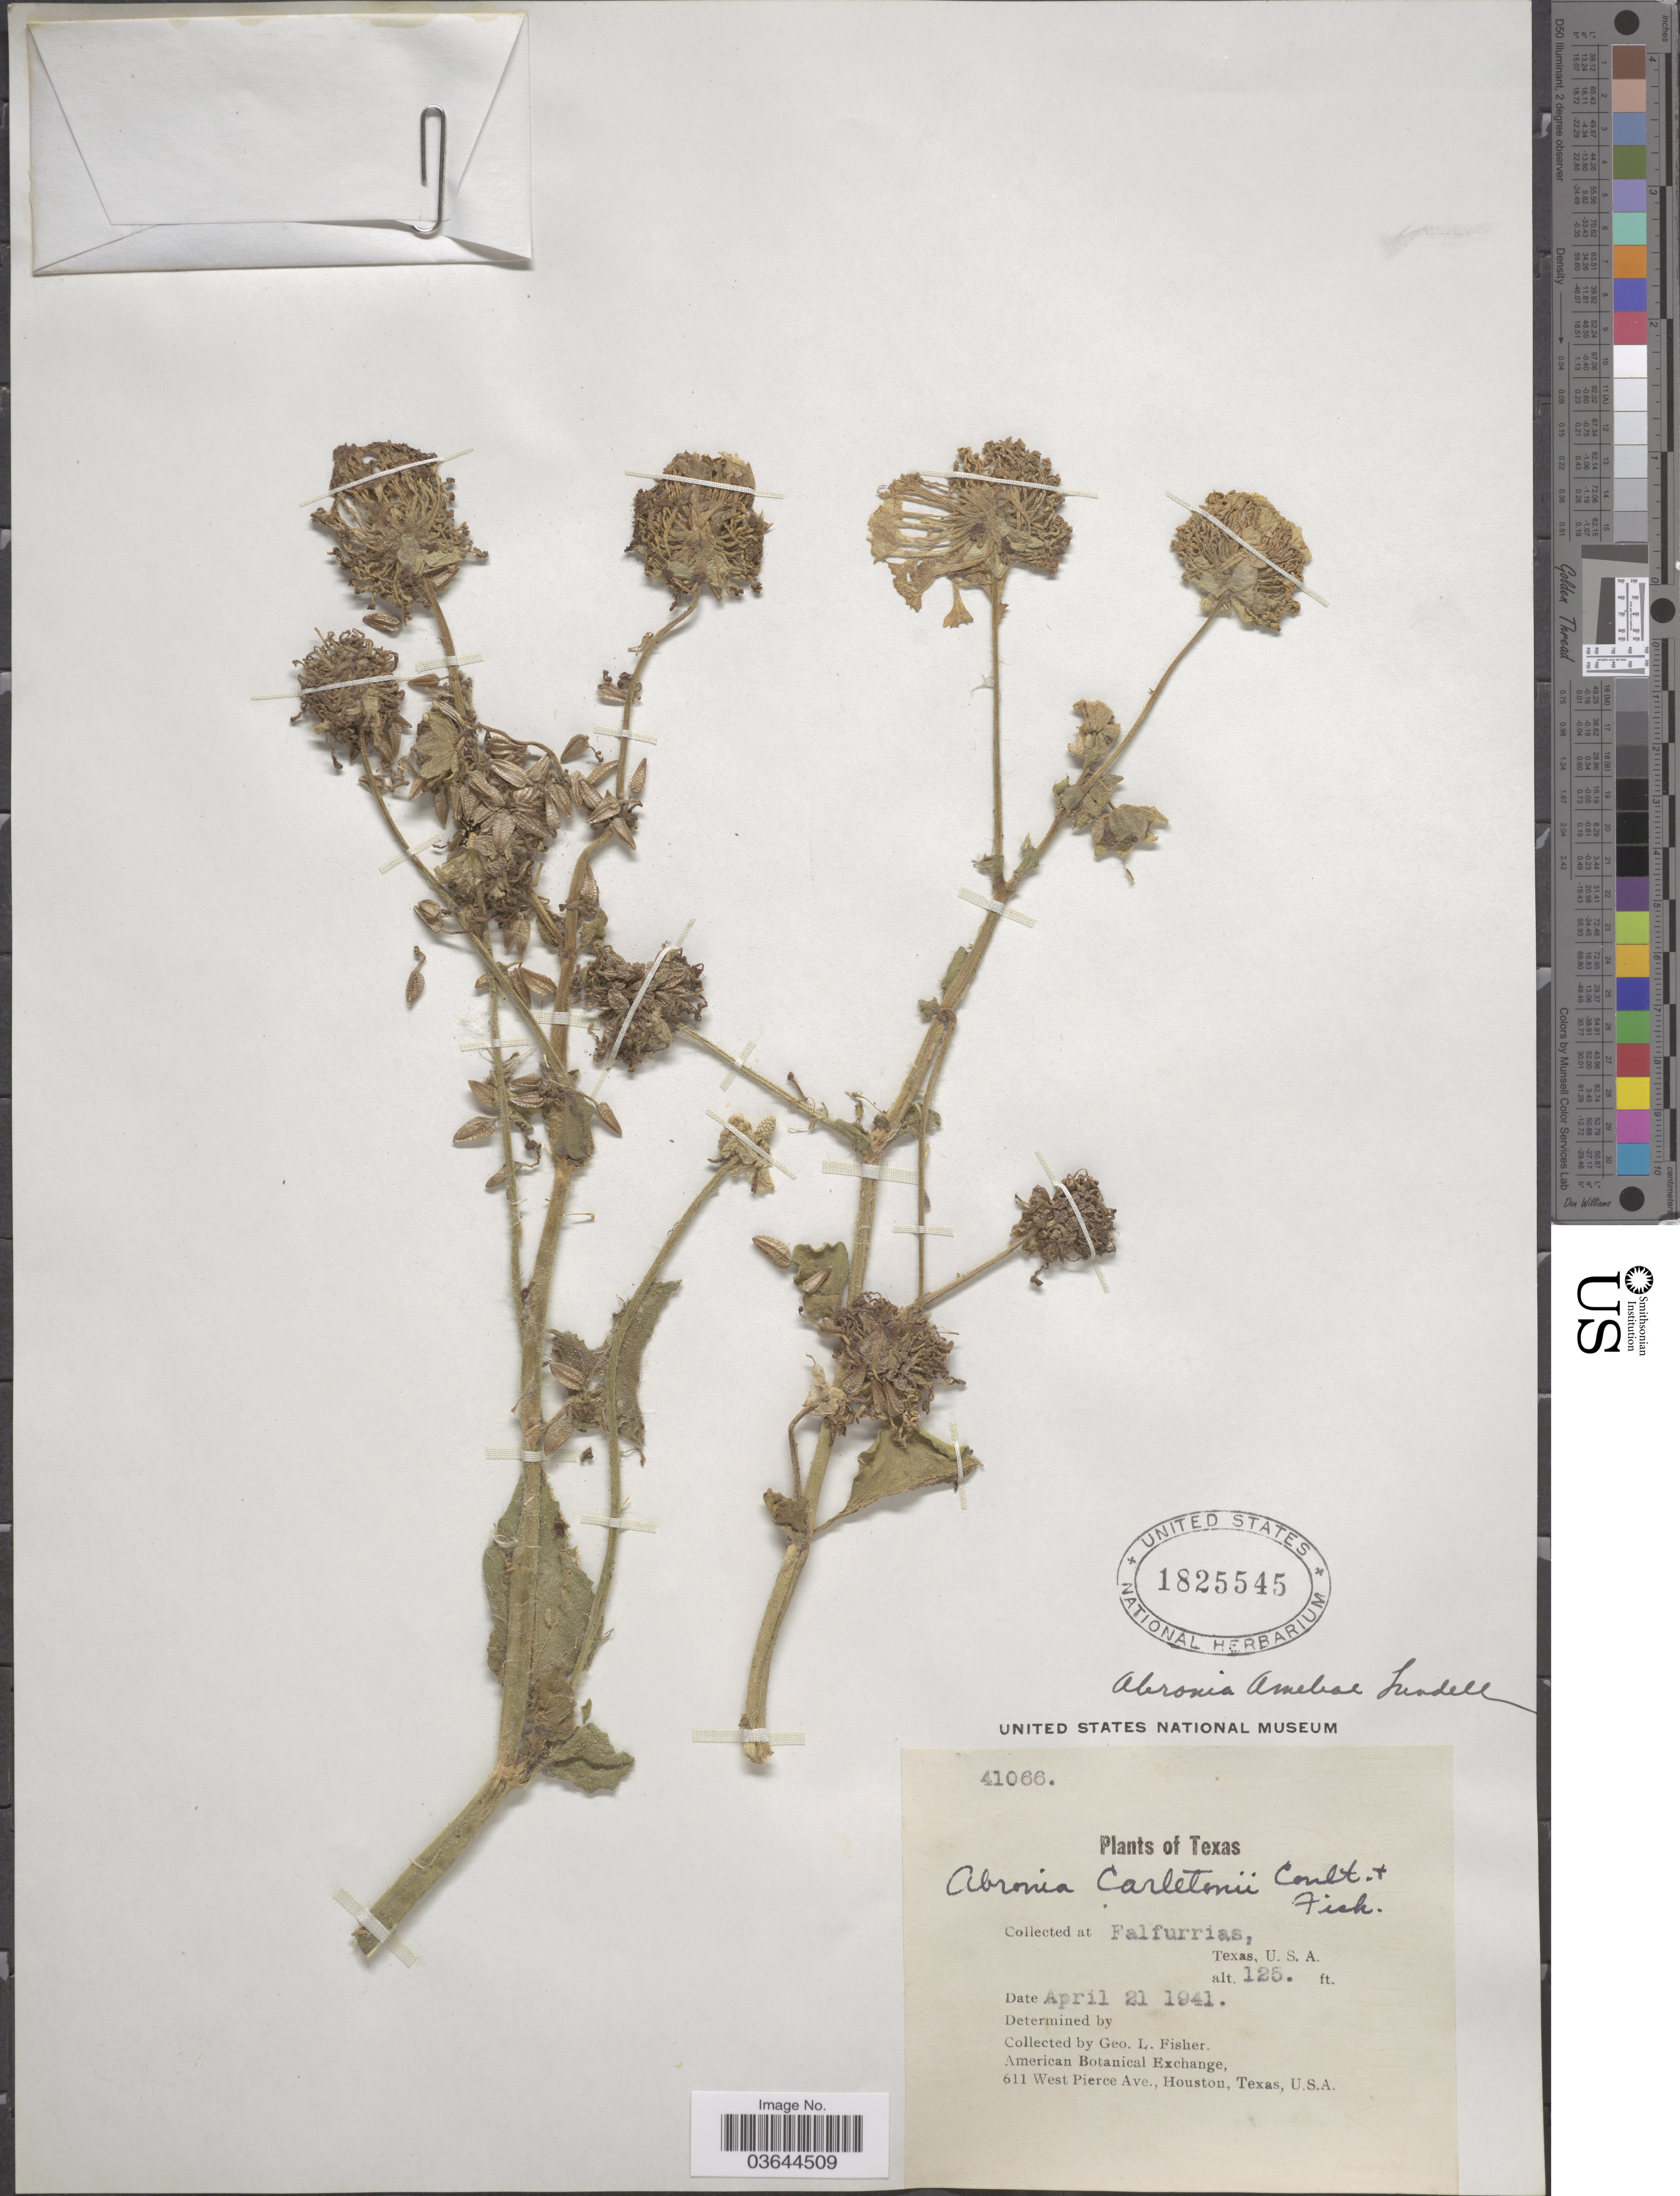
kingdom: Plantae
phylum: Tracheophyta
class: Magnoliopsida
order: Caryophyllales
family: Nyctaginaceae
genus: Abronia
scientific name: Abronia ameliae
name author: Lundell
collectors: G. L. Fisher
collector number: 41066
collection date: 1941-04-21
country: United States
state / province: Texas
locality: Falfurrias.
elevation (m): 38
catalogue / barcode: US 1825545